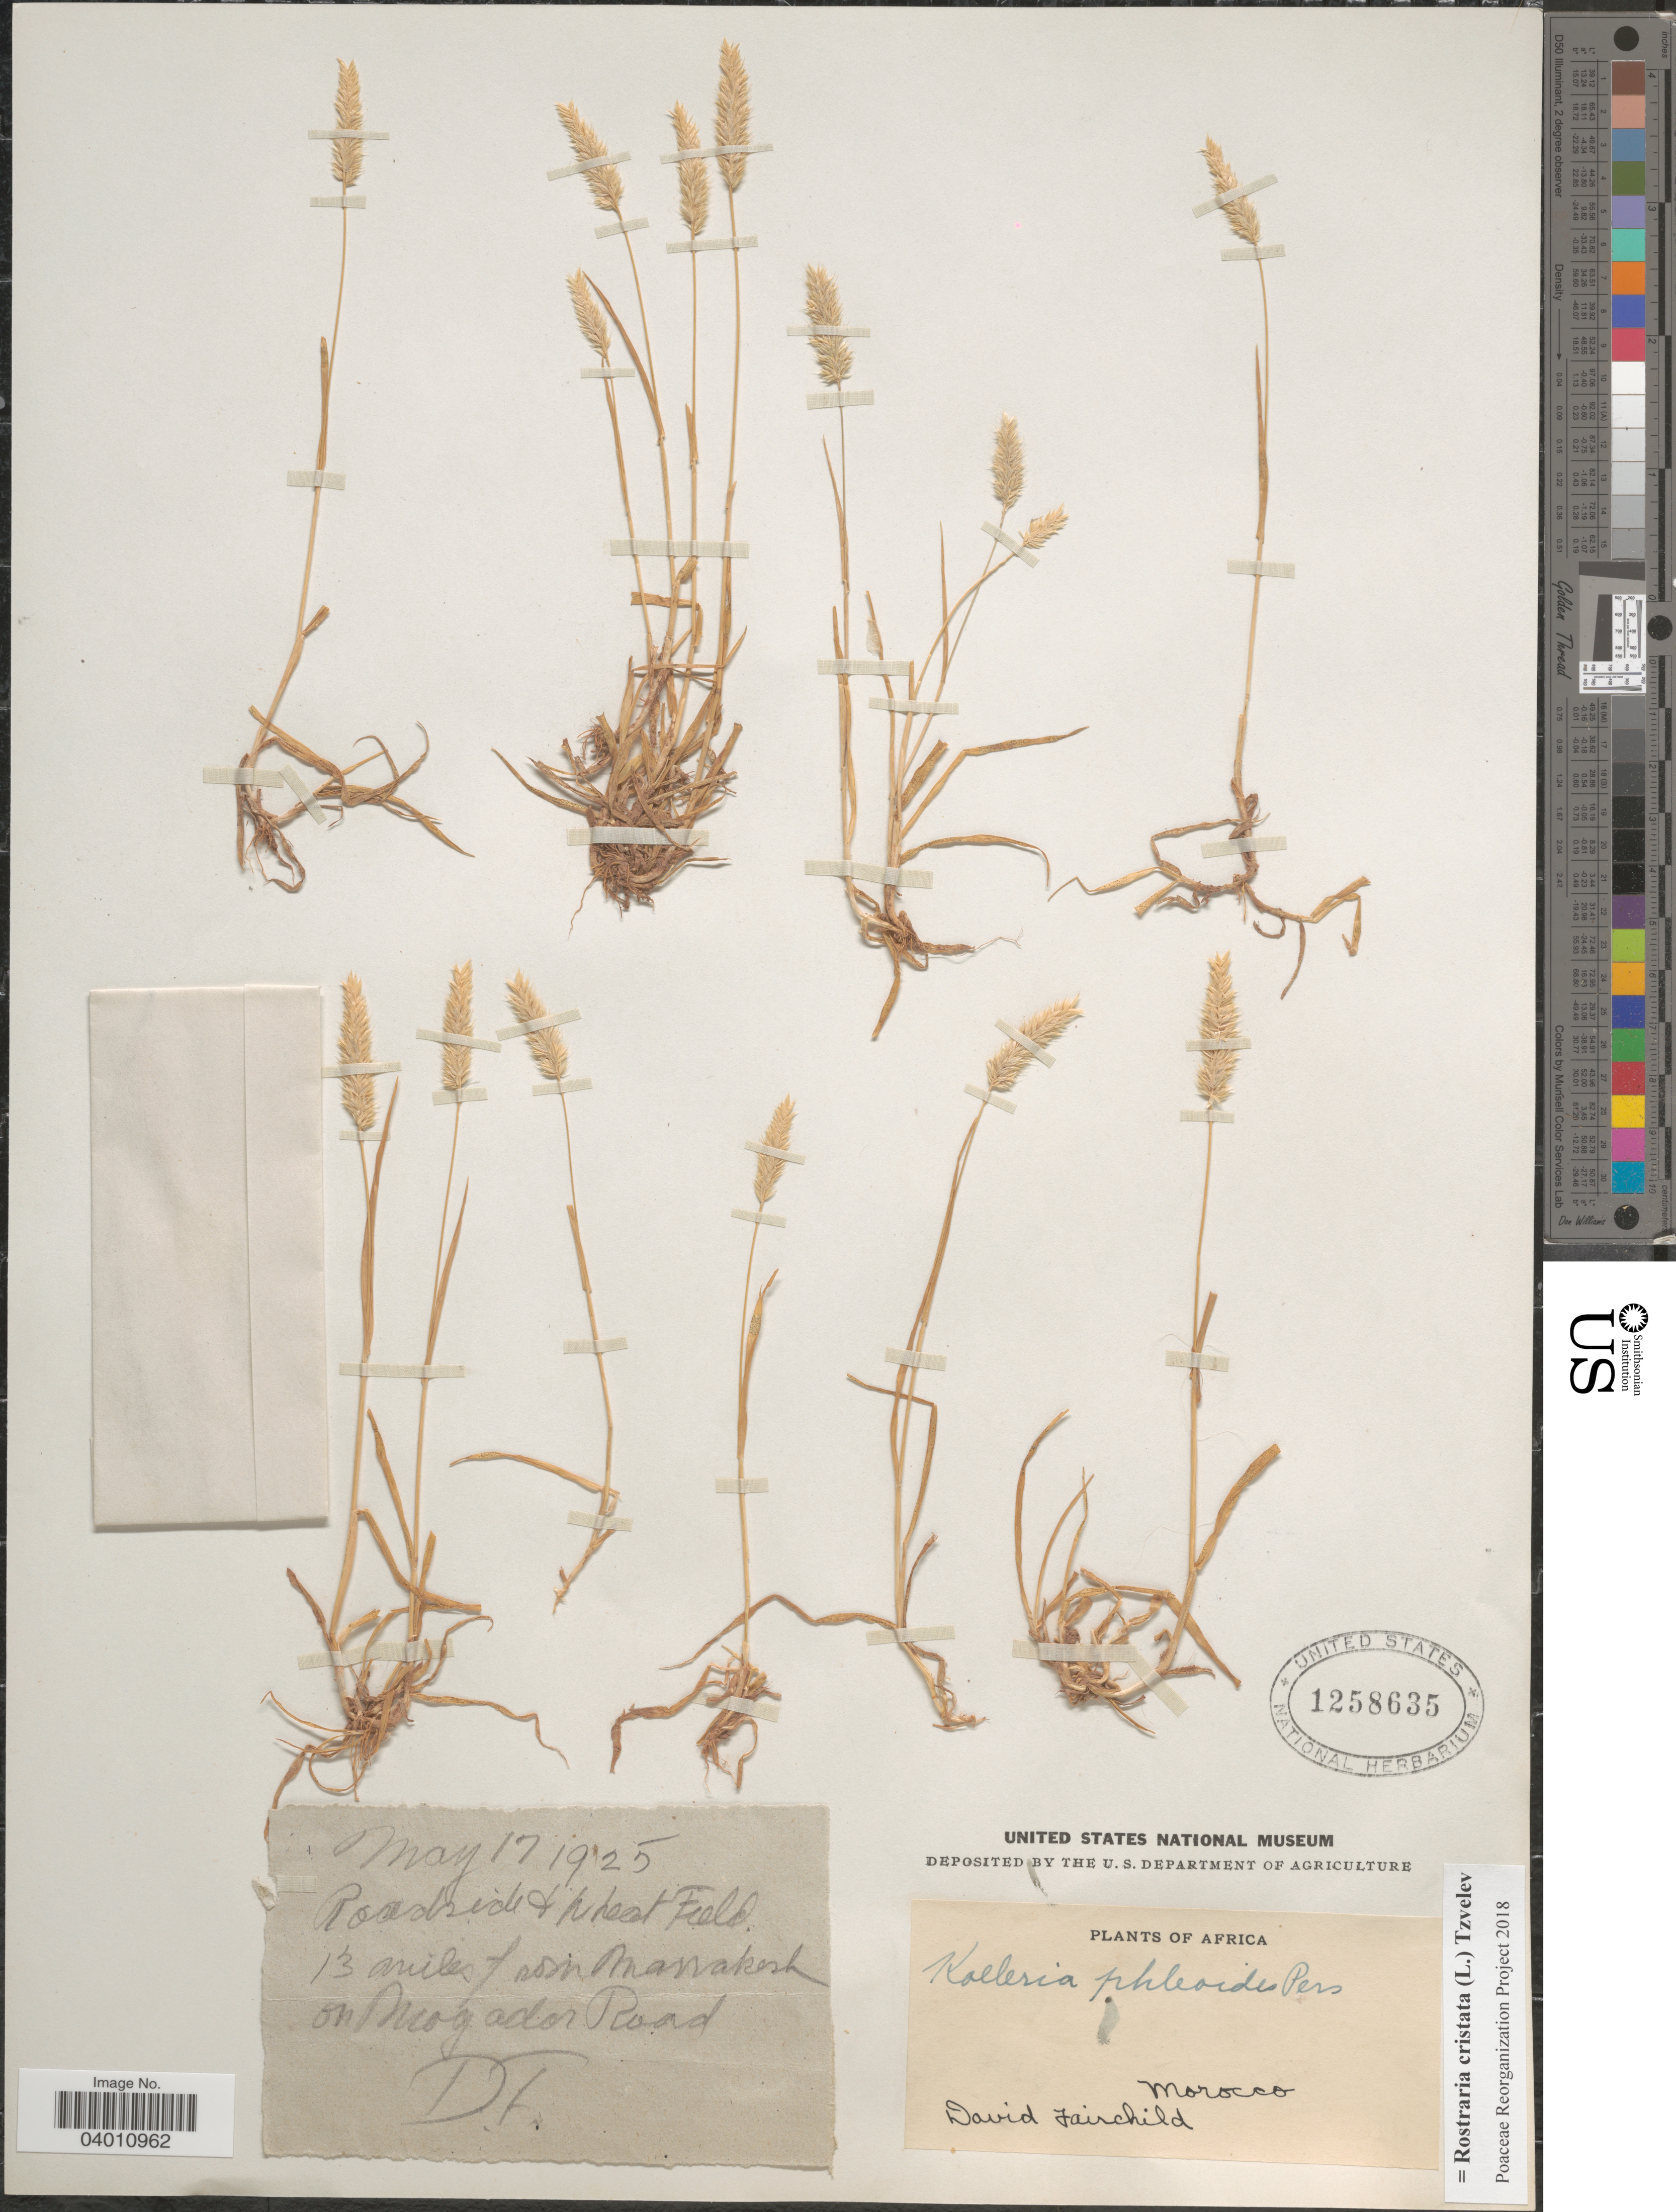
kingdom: Plantae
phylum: Tracheophyta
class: Liliopsida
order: Poales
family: Poaceae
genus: Rostraria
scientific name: Rostraria cristata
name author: (L.) Tzvelev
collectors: D. Fairchild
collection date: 1925-05-17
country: Morocco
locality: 13 miles from Marrakesh on Mogador Road.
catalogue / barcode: US 1258635